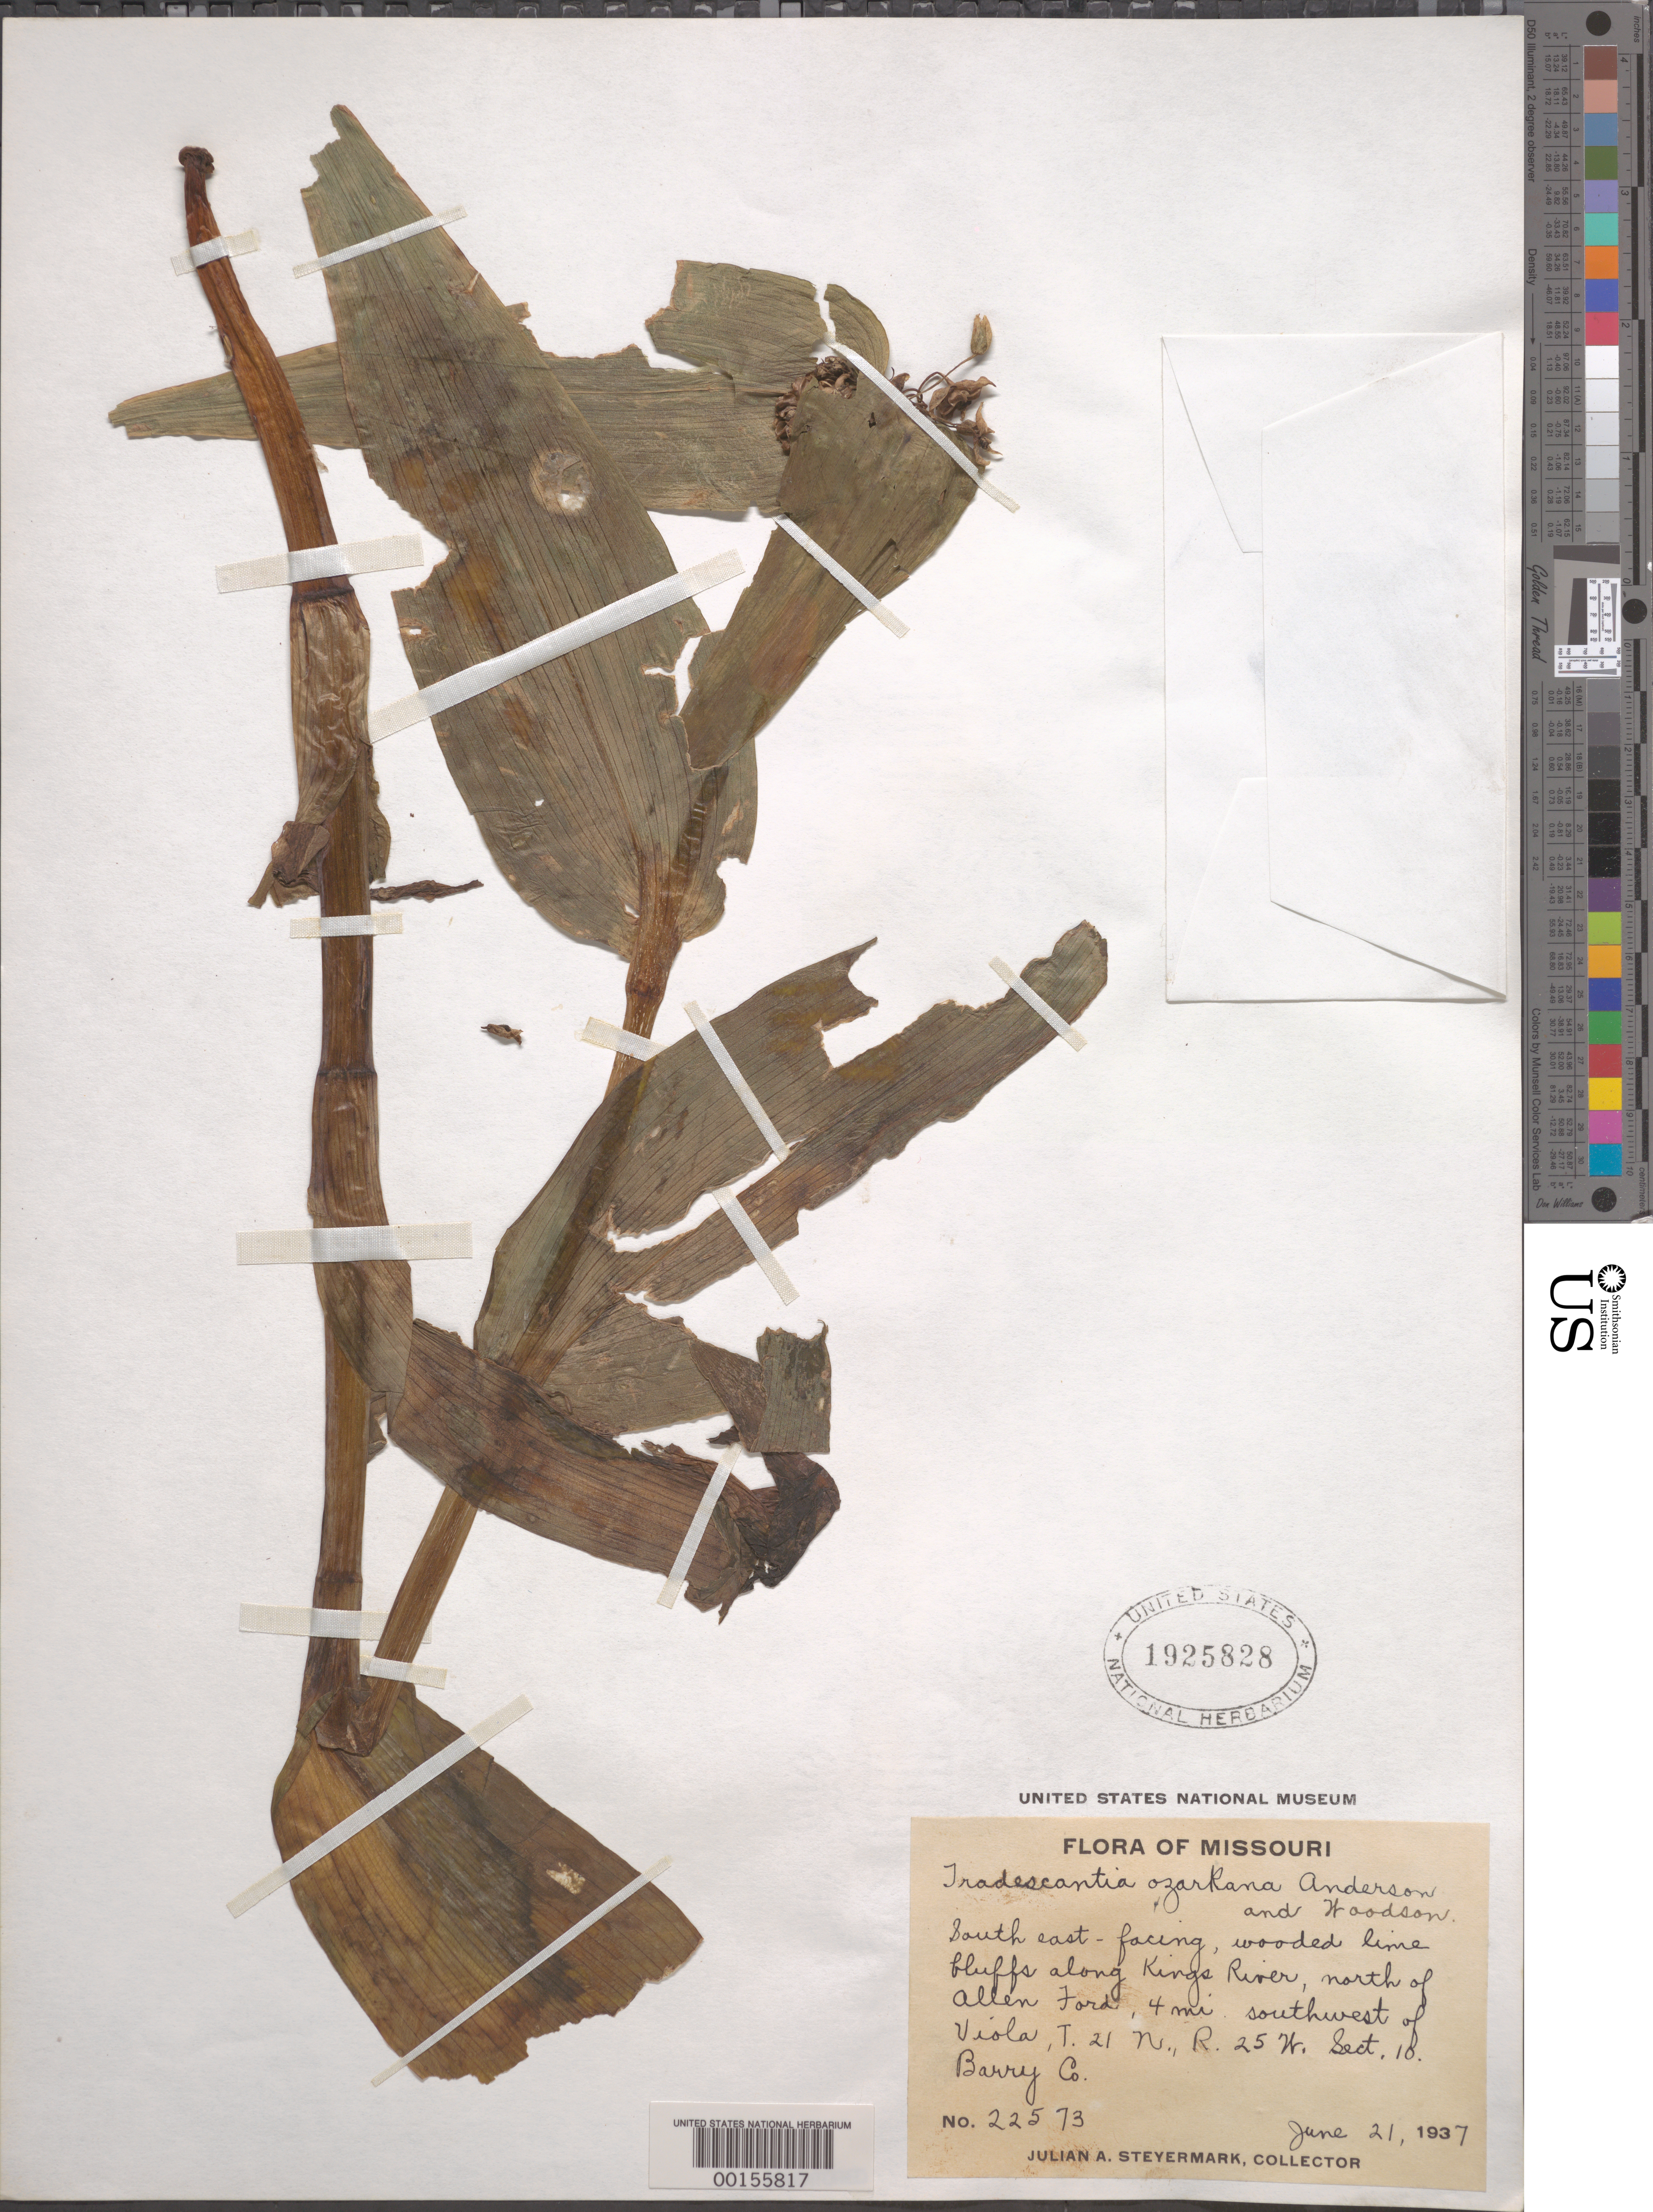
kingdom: Plantae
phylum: Tracheophyta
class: Liliopsida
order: Commelinales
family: Commelinaceae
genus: Tradescantia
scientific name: Tradescantia ozarkana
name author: E.S. Anderson & Woodson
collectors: J. Steyermark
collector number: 22573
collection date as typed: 21 Jun 1937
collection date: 1937-06-21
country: United States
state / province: Missouri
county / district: Barry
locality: Kings river, n of allen ford; sw of viola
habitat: Se facing wooded, lime bluffs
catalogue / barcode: US 1925828